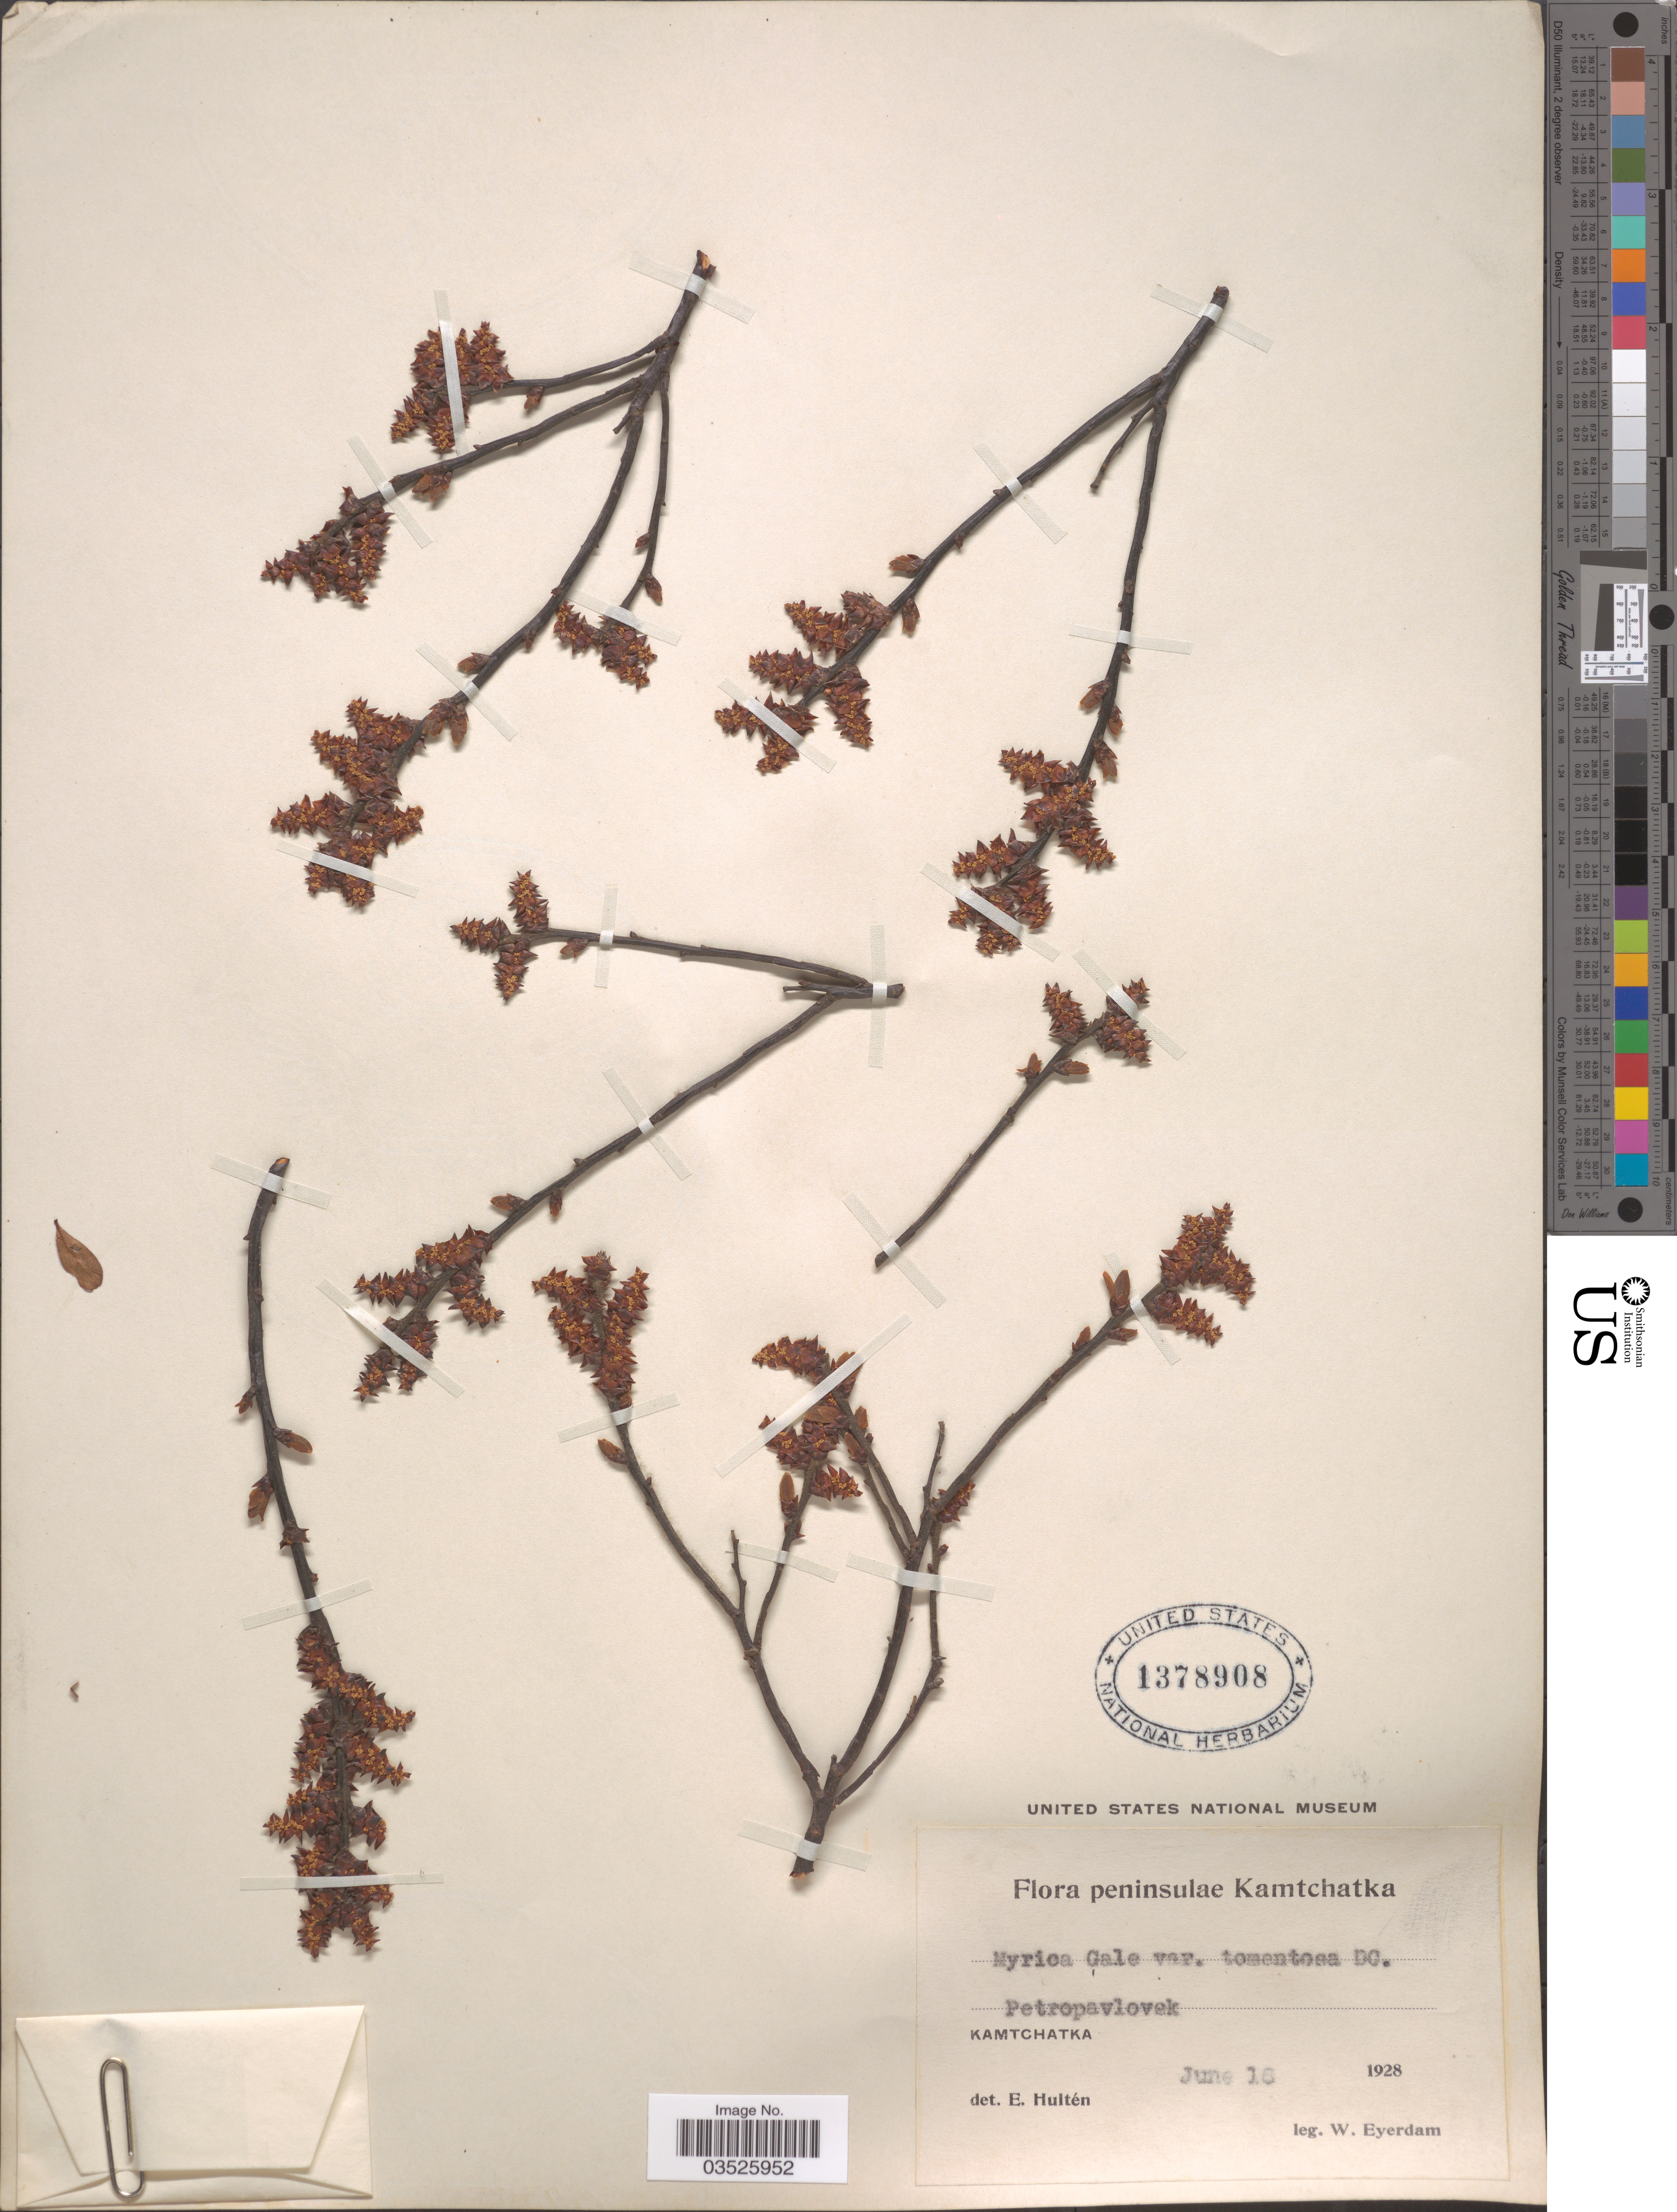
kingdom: Plantae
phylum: Tracheophyta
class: Magnoliopsida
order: Fagales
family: Myricaceae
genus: Myrica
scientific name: Myrica gale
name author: L.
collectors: W. J. Eyerdam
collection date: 1928-06-16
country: Russian Federation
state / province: Kamchatka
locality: Peninsulae Kamtchatka. Petropavlovek. Kamtchatka.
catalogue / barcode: US 1378908